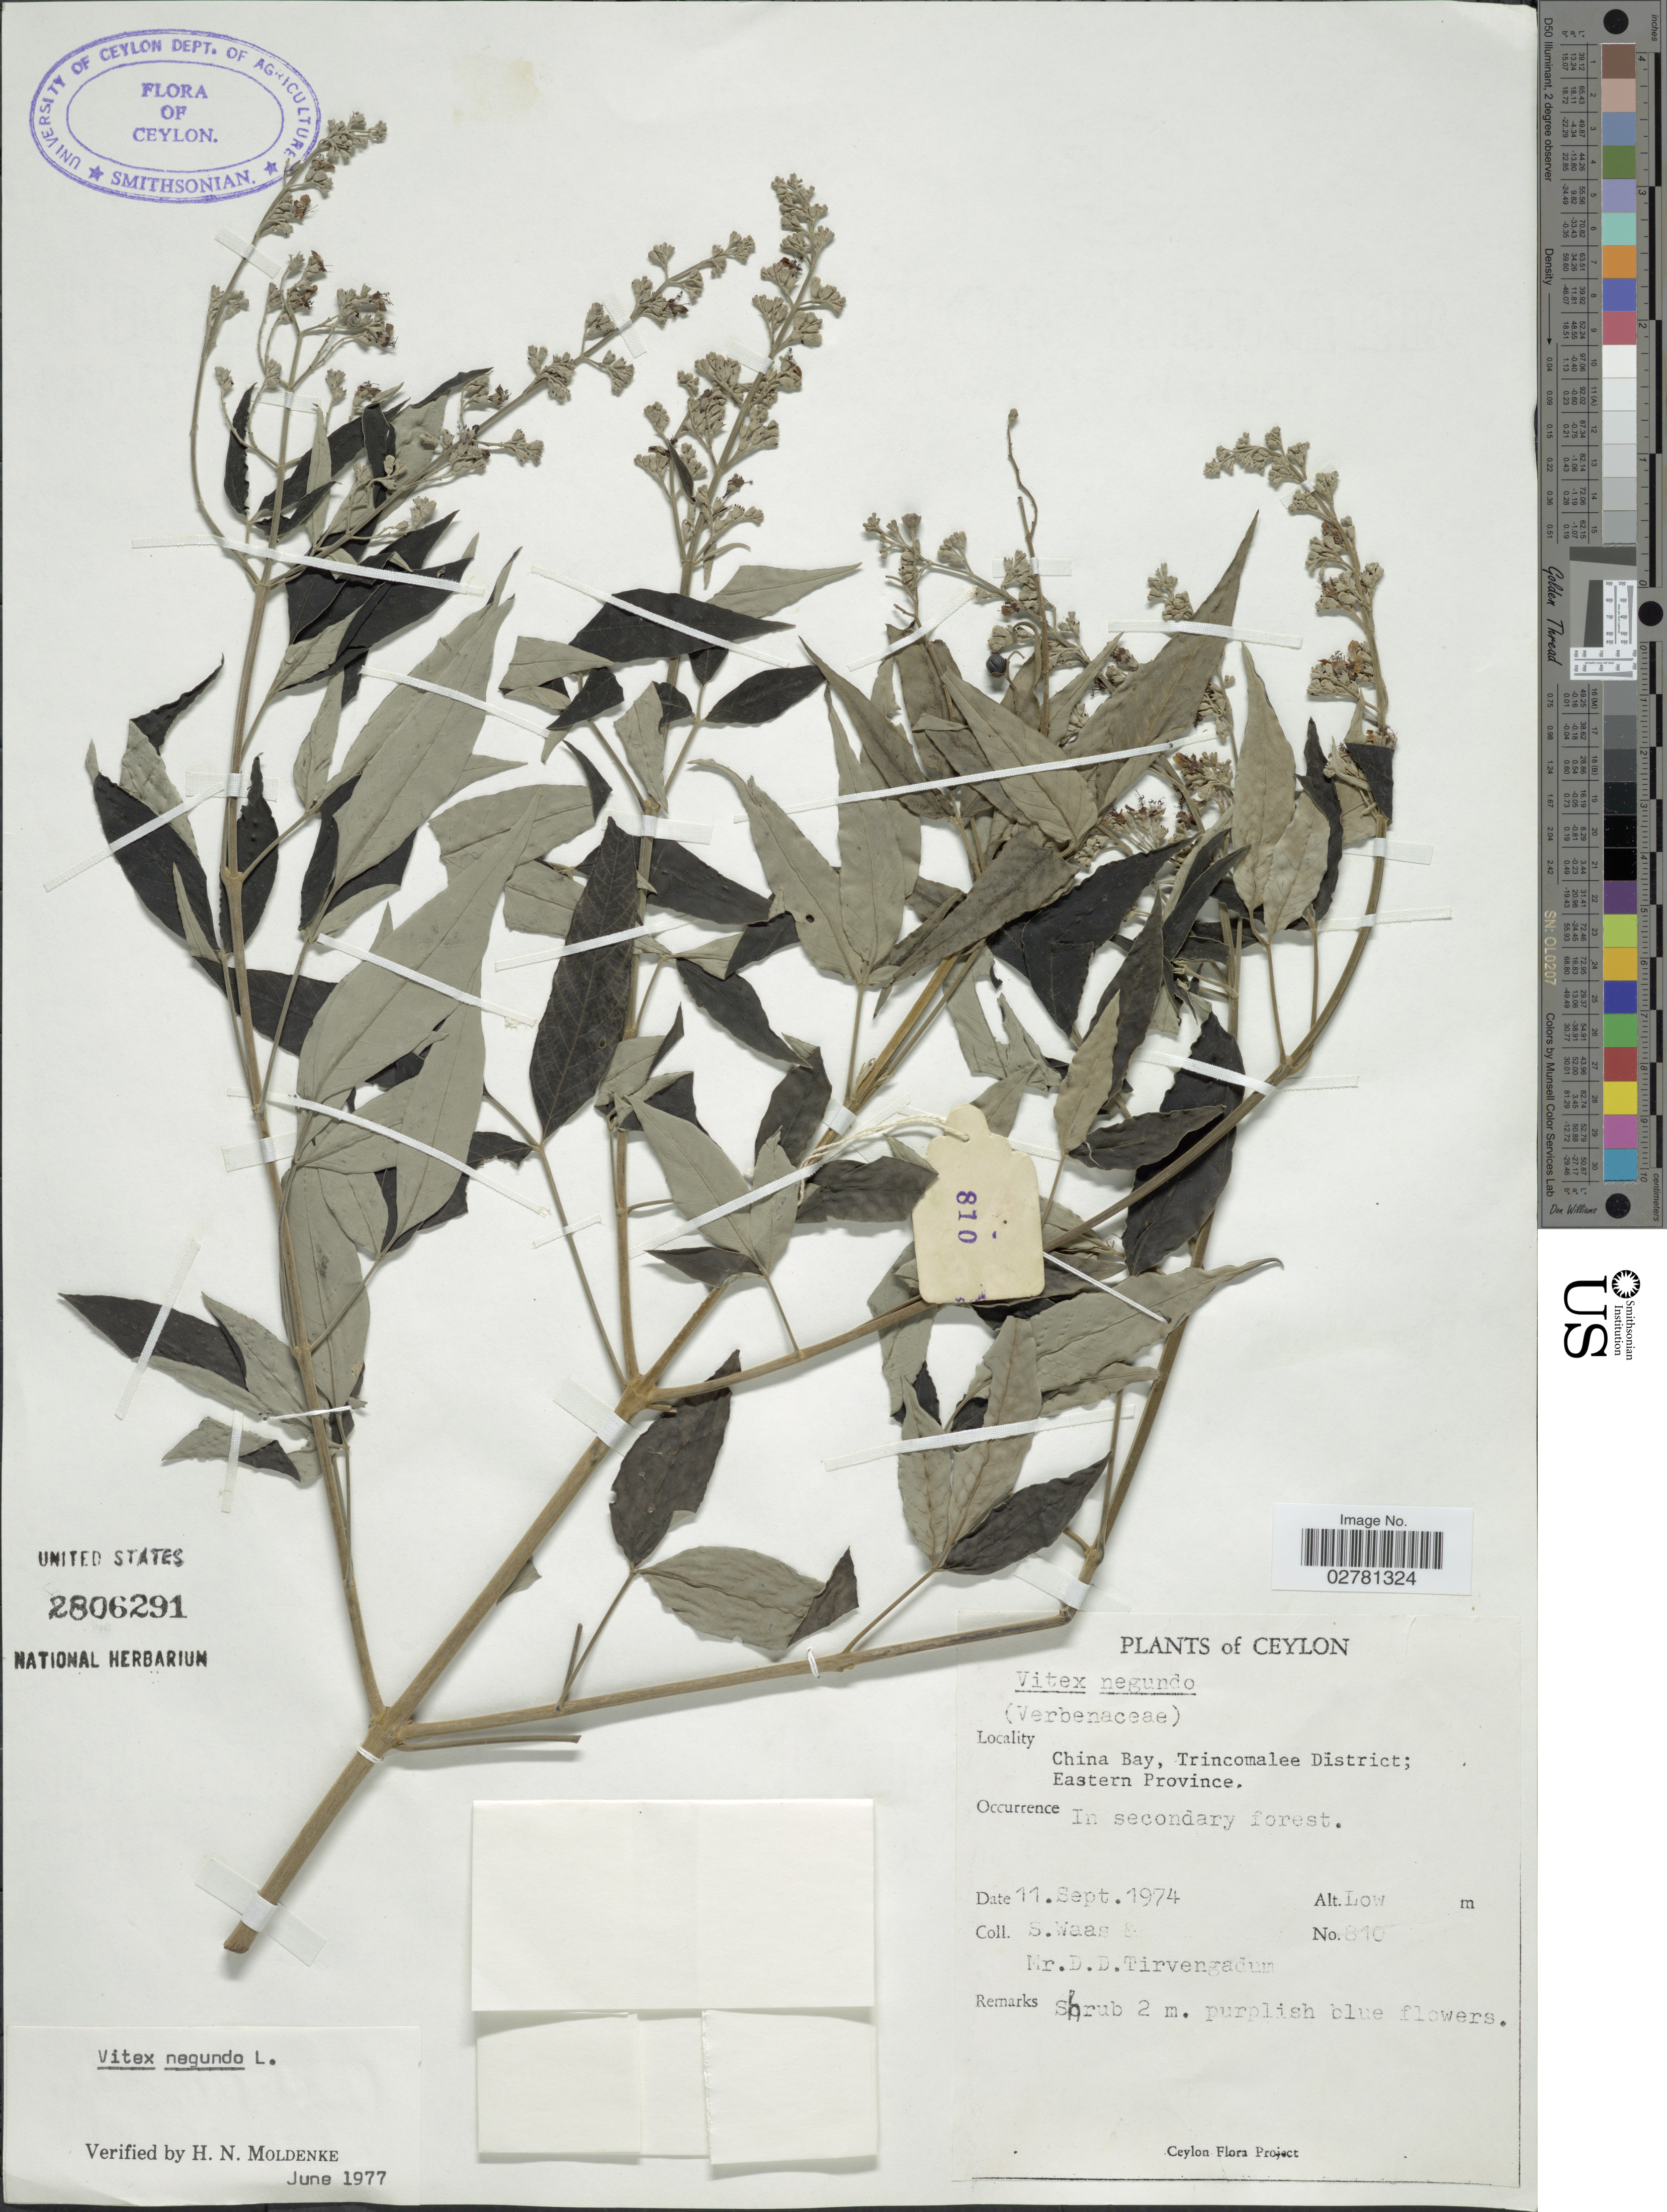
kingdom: Plantae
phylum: Tracheophyta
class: Magnoliopsida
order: Lamiales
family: Lamiaceae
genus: Vitex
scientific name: Vitex negundo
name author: L.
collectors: S. Waas & D. Tirvengadum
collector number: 810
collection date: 1974-09-11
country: Sri Lanka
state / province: Eastern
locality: Ceylon. China Bay, Trincomalee District.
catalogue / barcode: US 2806291